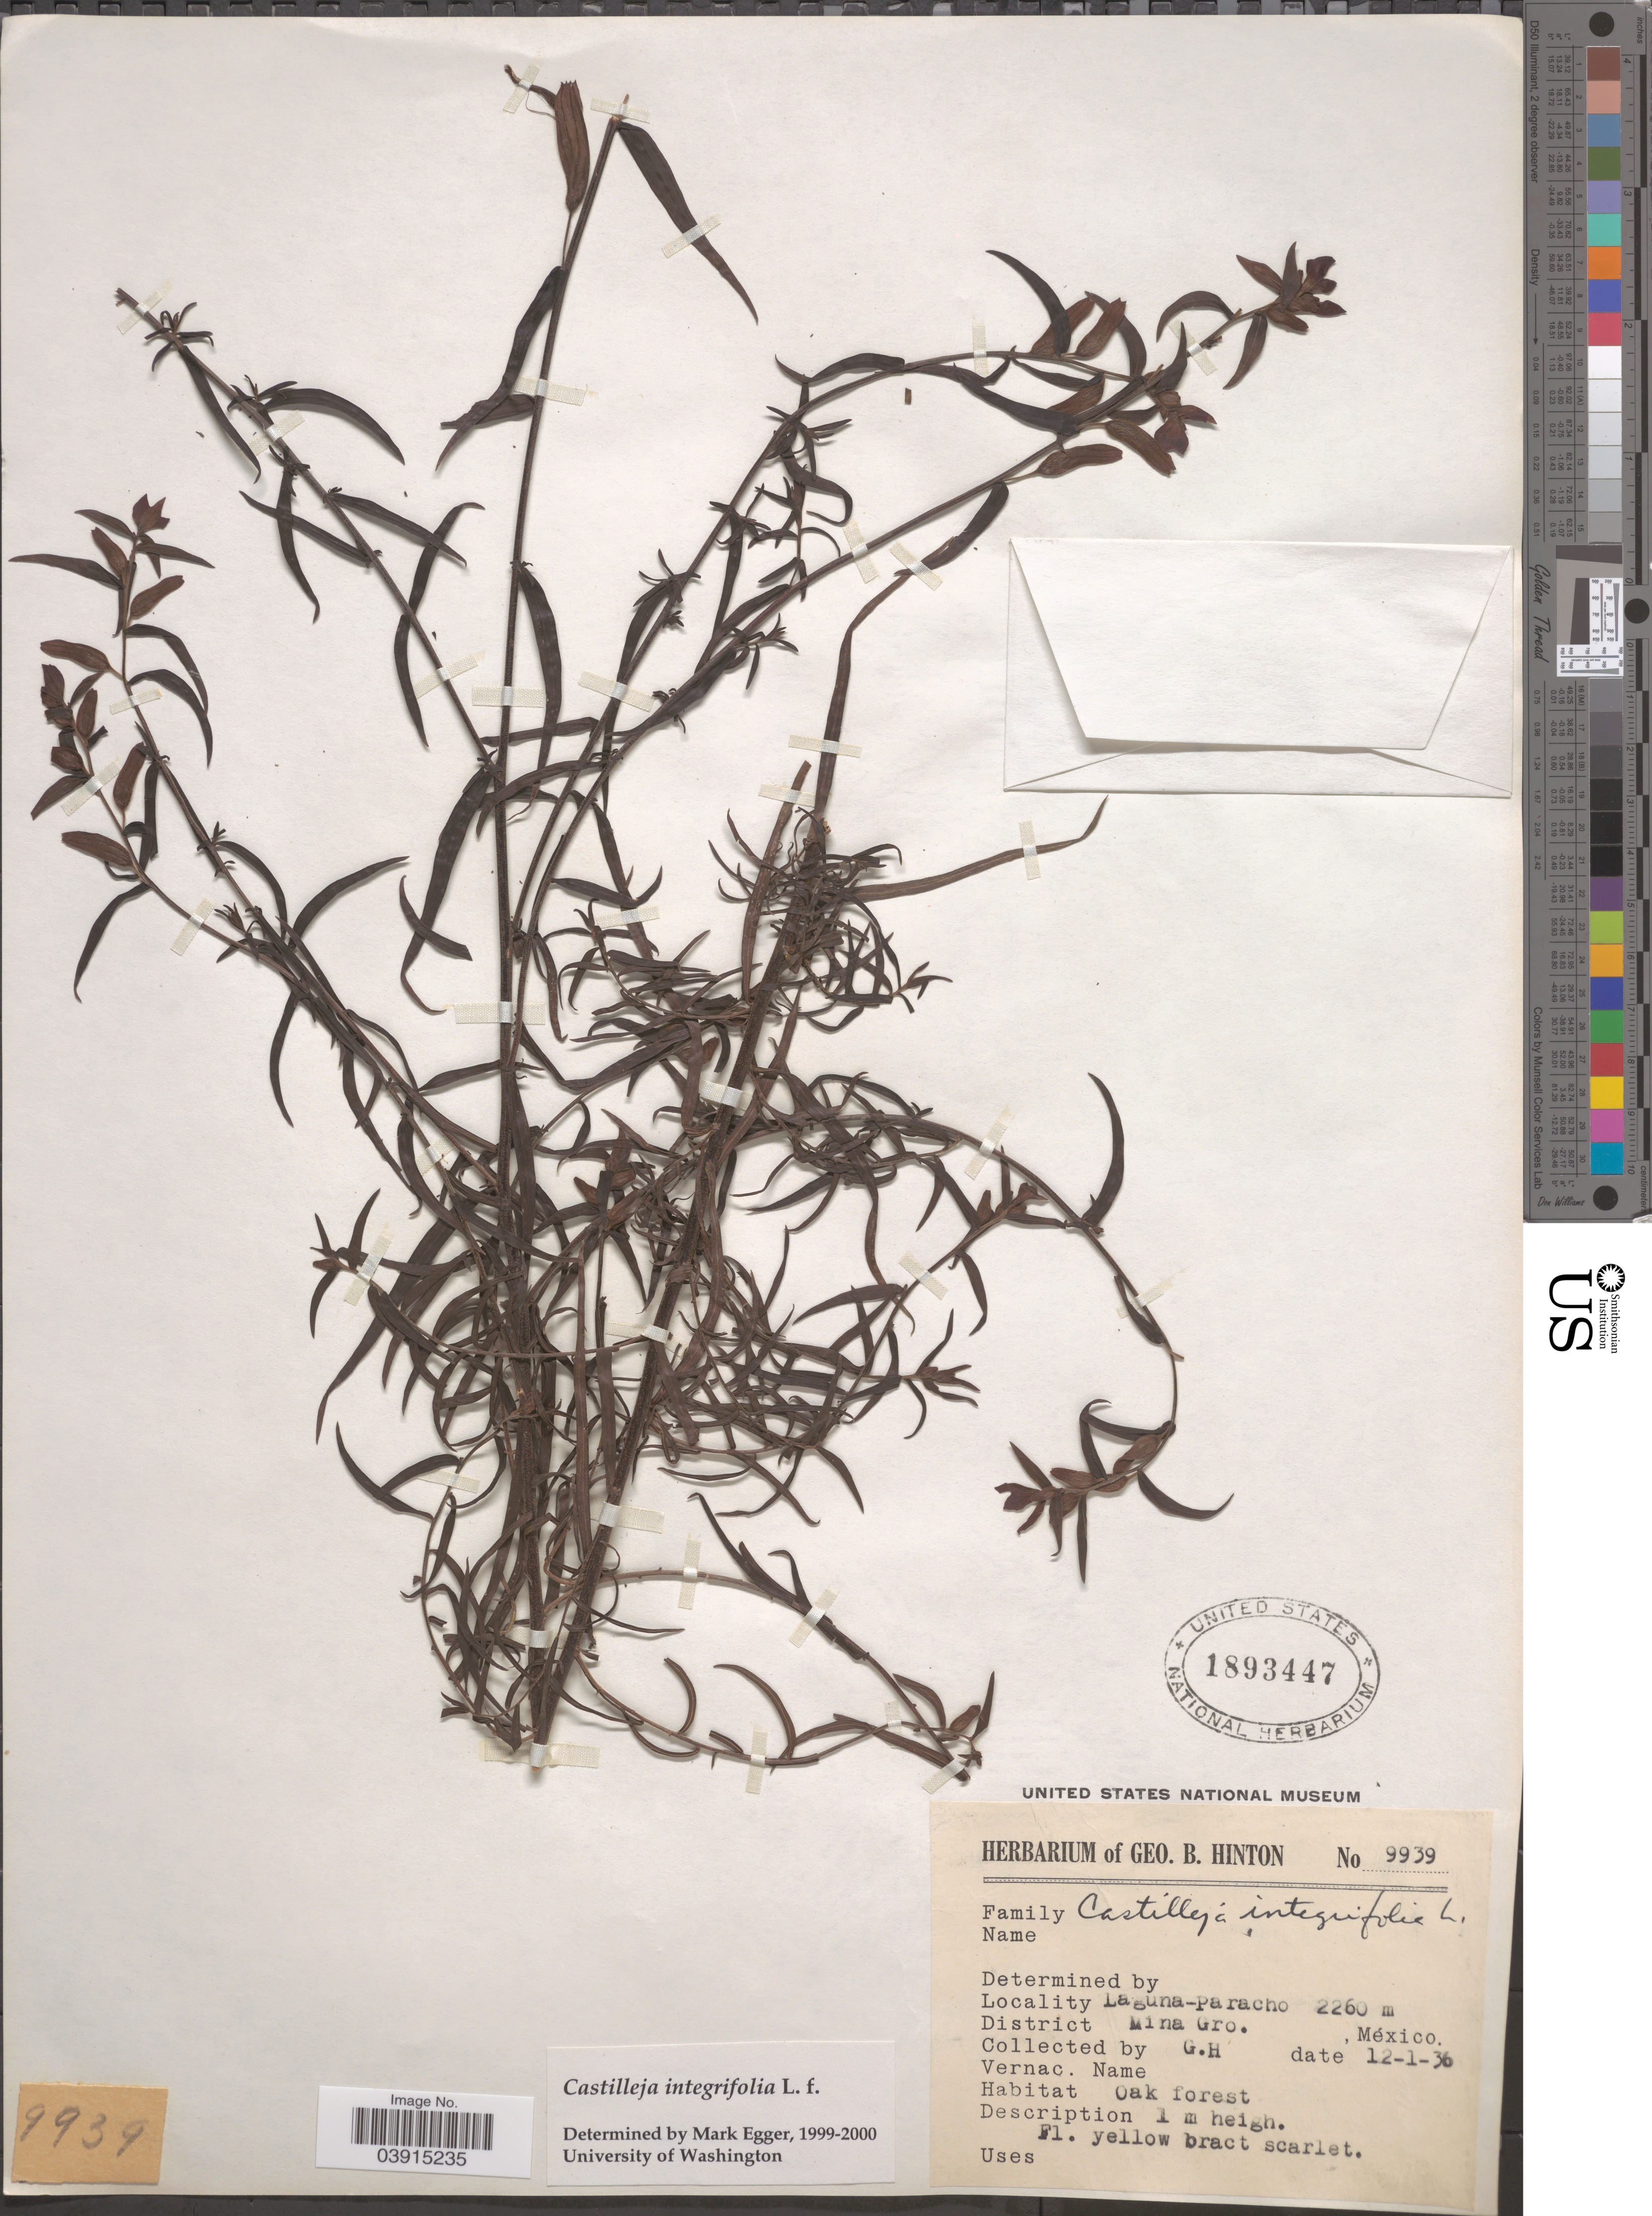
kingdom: Plantae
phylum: Tracheophyta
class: Magnoliopsida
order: Lamiales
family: Orobanchaceae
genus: Castilleja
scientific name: Castilleja integrifolia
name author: L. f.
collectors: G. B. Hinton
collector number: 9939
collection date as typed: Transcribed d/m/y: 12/1/36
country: Mexico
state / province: Guerrero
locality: Laguna-Paracho. District Mina.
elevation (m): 2260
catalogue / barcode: US 1893447